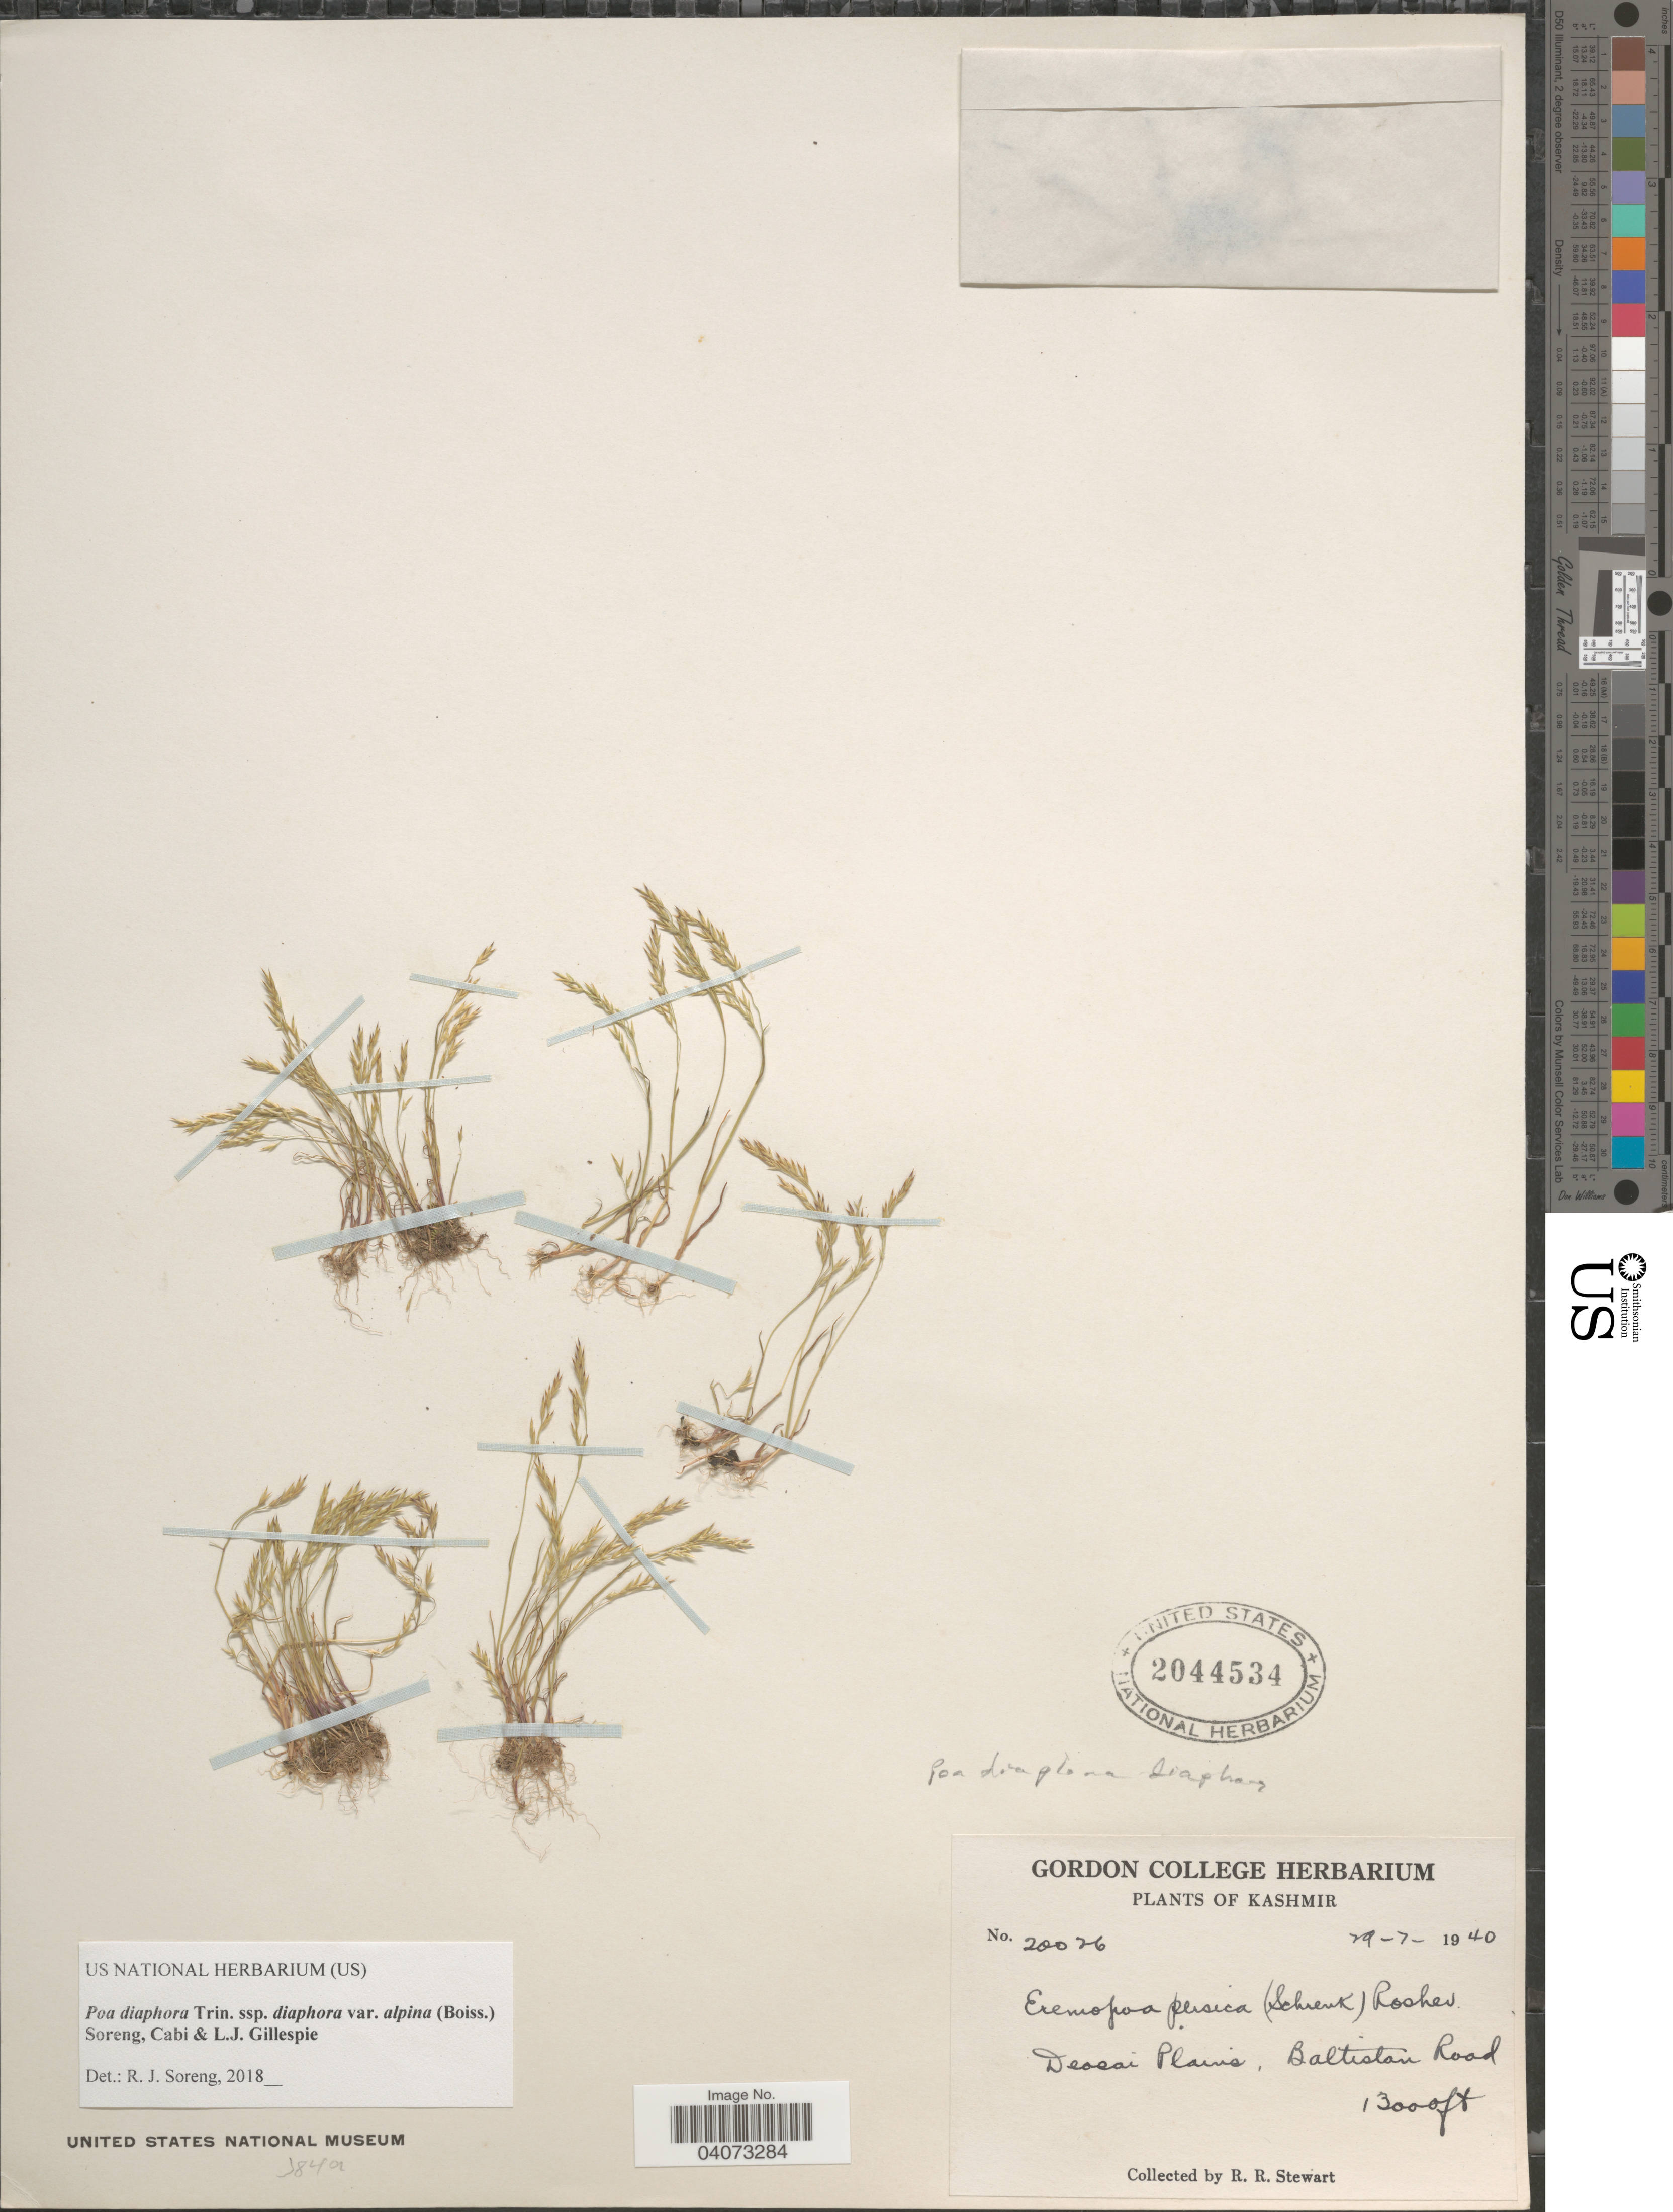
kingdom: Plantae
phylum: Tracheophyta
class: Liliopsida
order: Poales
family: Poaceae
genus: Poa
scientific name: Poa diaphora subsp. diaphora var. alpina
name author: (Boiss.) Soreng et al.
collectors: R. Stewart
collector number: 20026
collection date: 1940-07-29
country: India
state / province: Jammu and Kashmir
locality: Kashmir. Deosai Plains, Baltistan Road.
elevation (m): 3962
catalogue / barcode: US 2044534